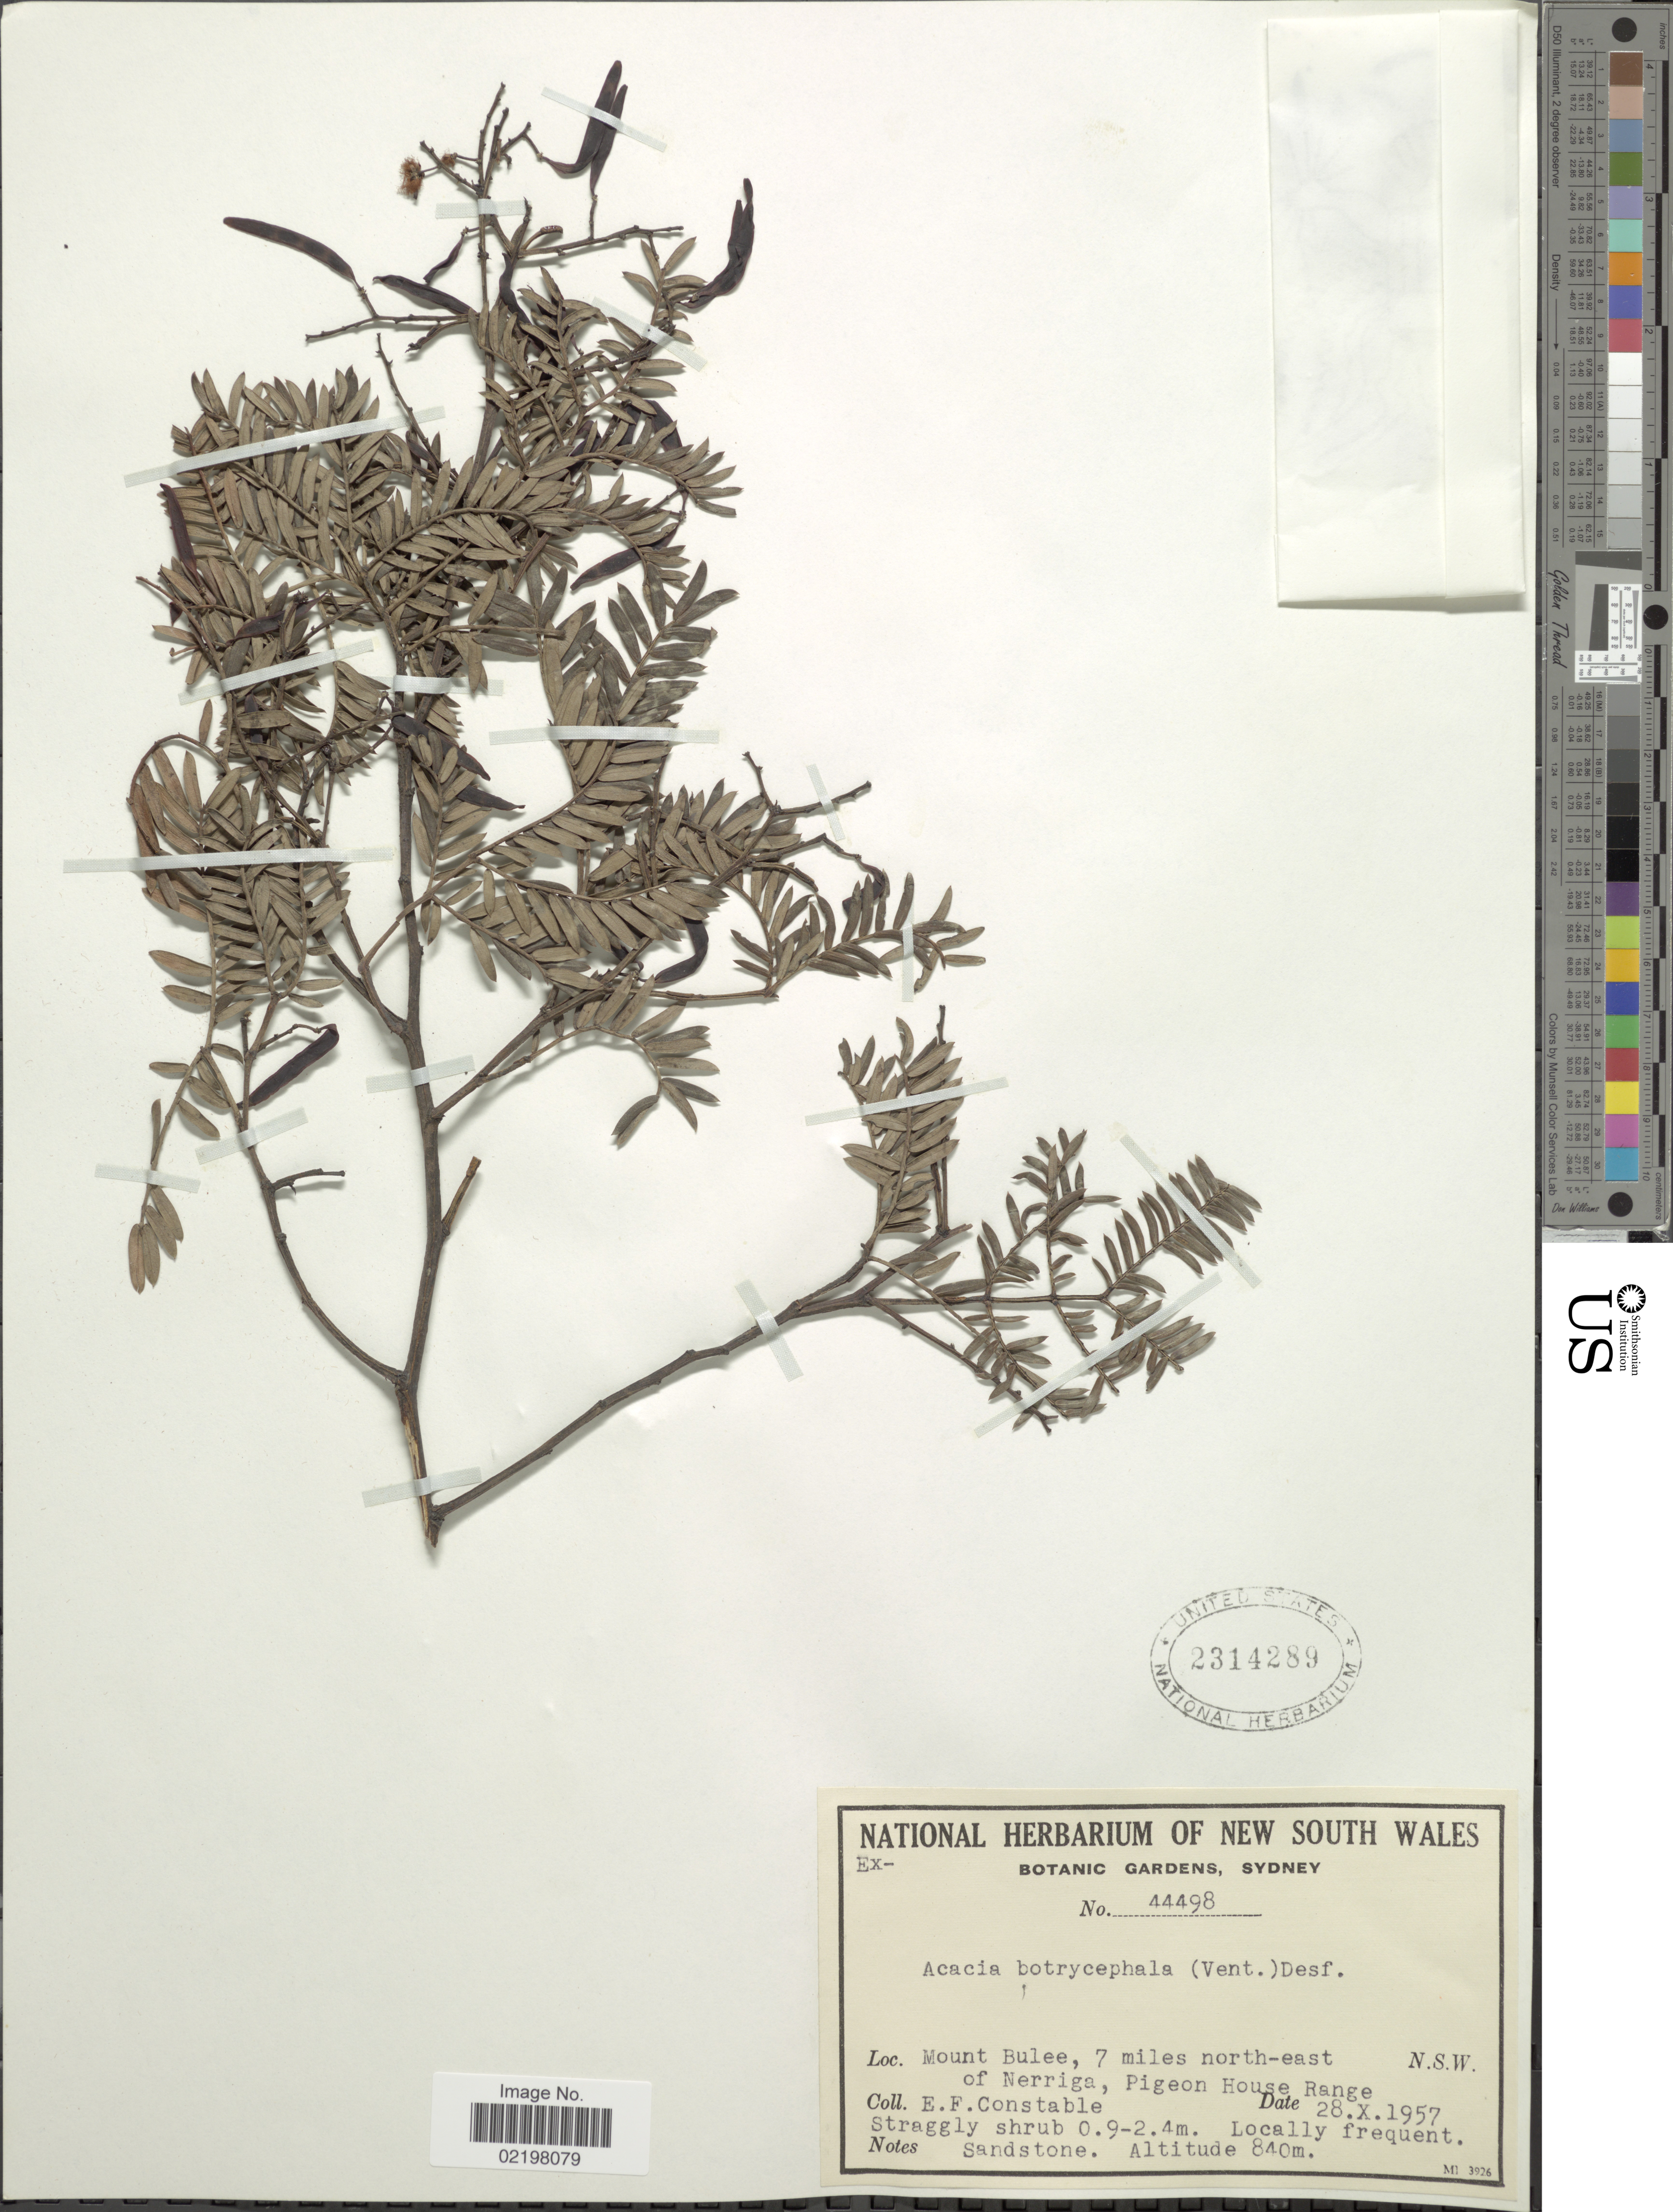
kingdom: Plantae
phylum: Tracheophyta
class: Magnoliopsida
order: Fabales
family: Fabaceae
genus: Acacia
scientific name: Acacia botryocephala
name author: (Vent.) Desf.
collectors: E. F. Constable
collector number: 44498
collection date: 1957-10-28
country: Australia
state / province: New South Wales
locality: Mount Blue, 7 miles north-east of Nerriga, Pigeon House Range, N.S.W.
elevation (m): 840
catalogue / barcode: US 2314289